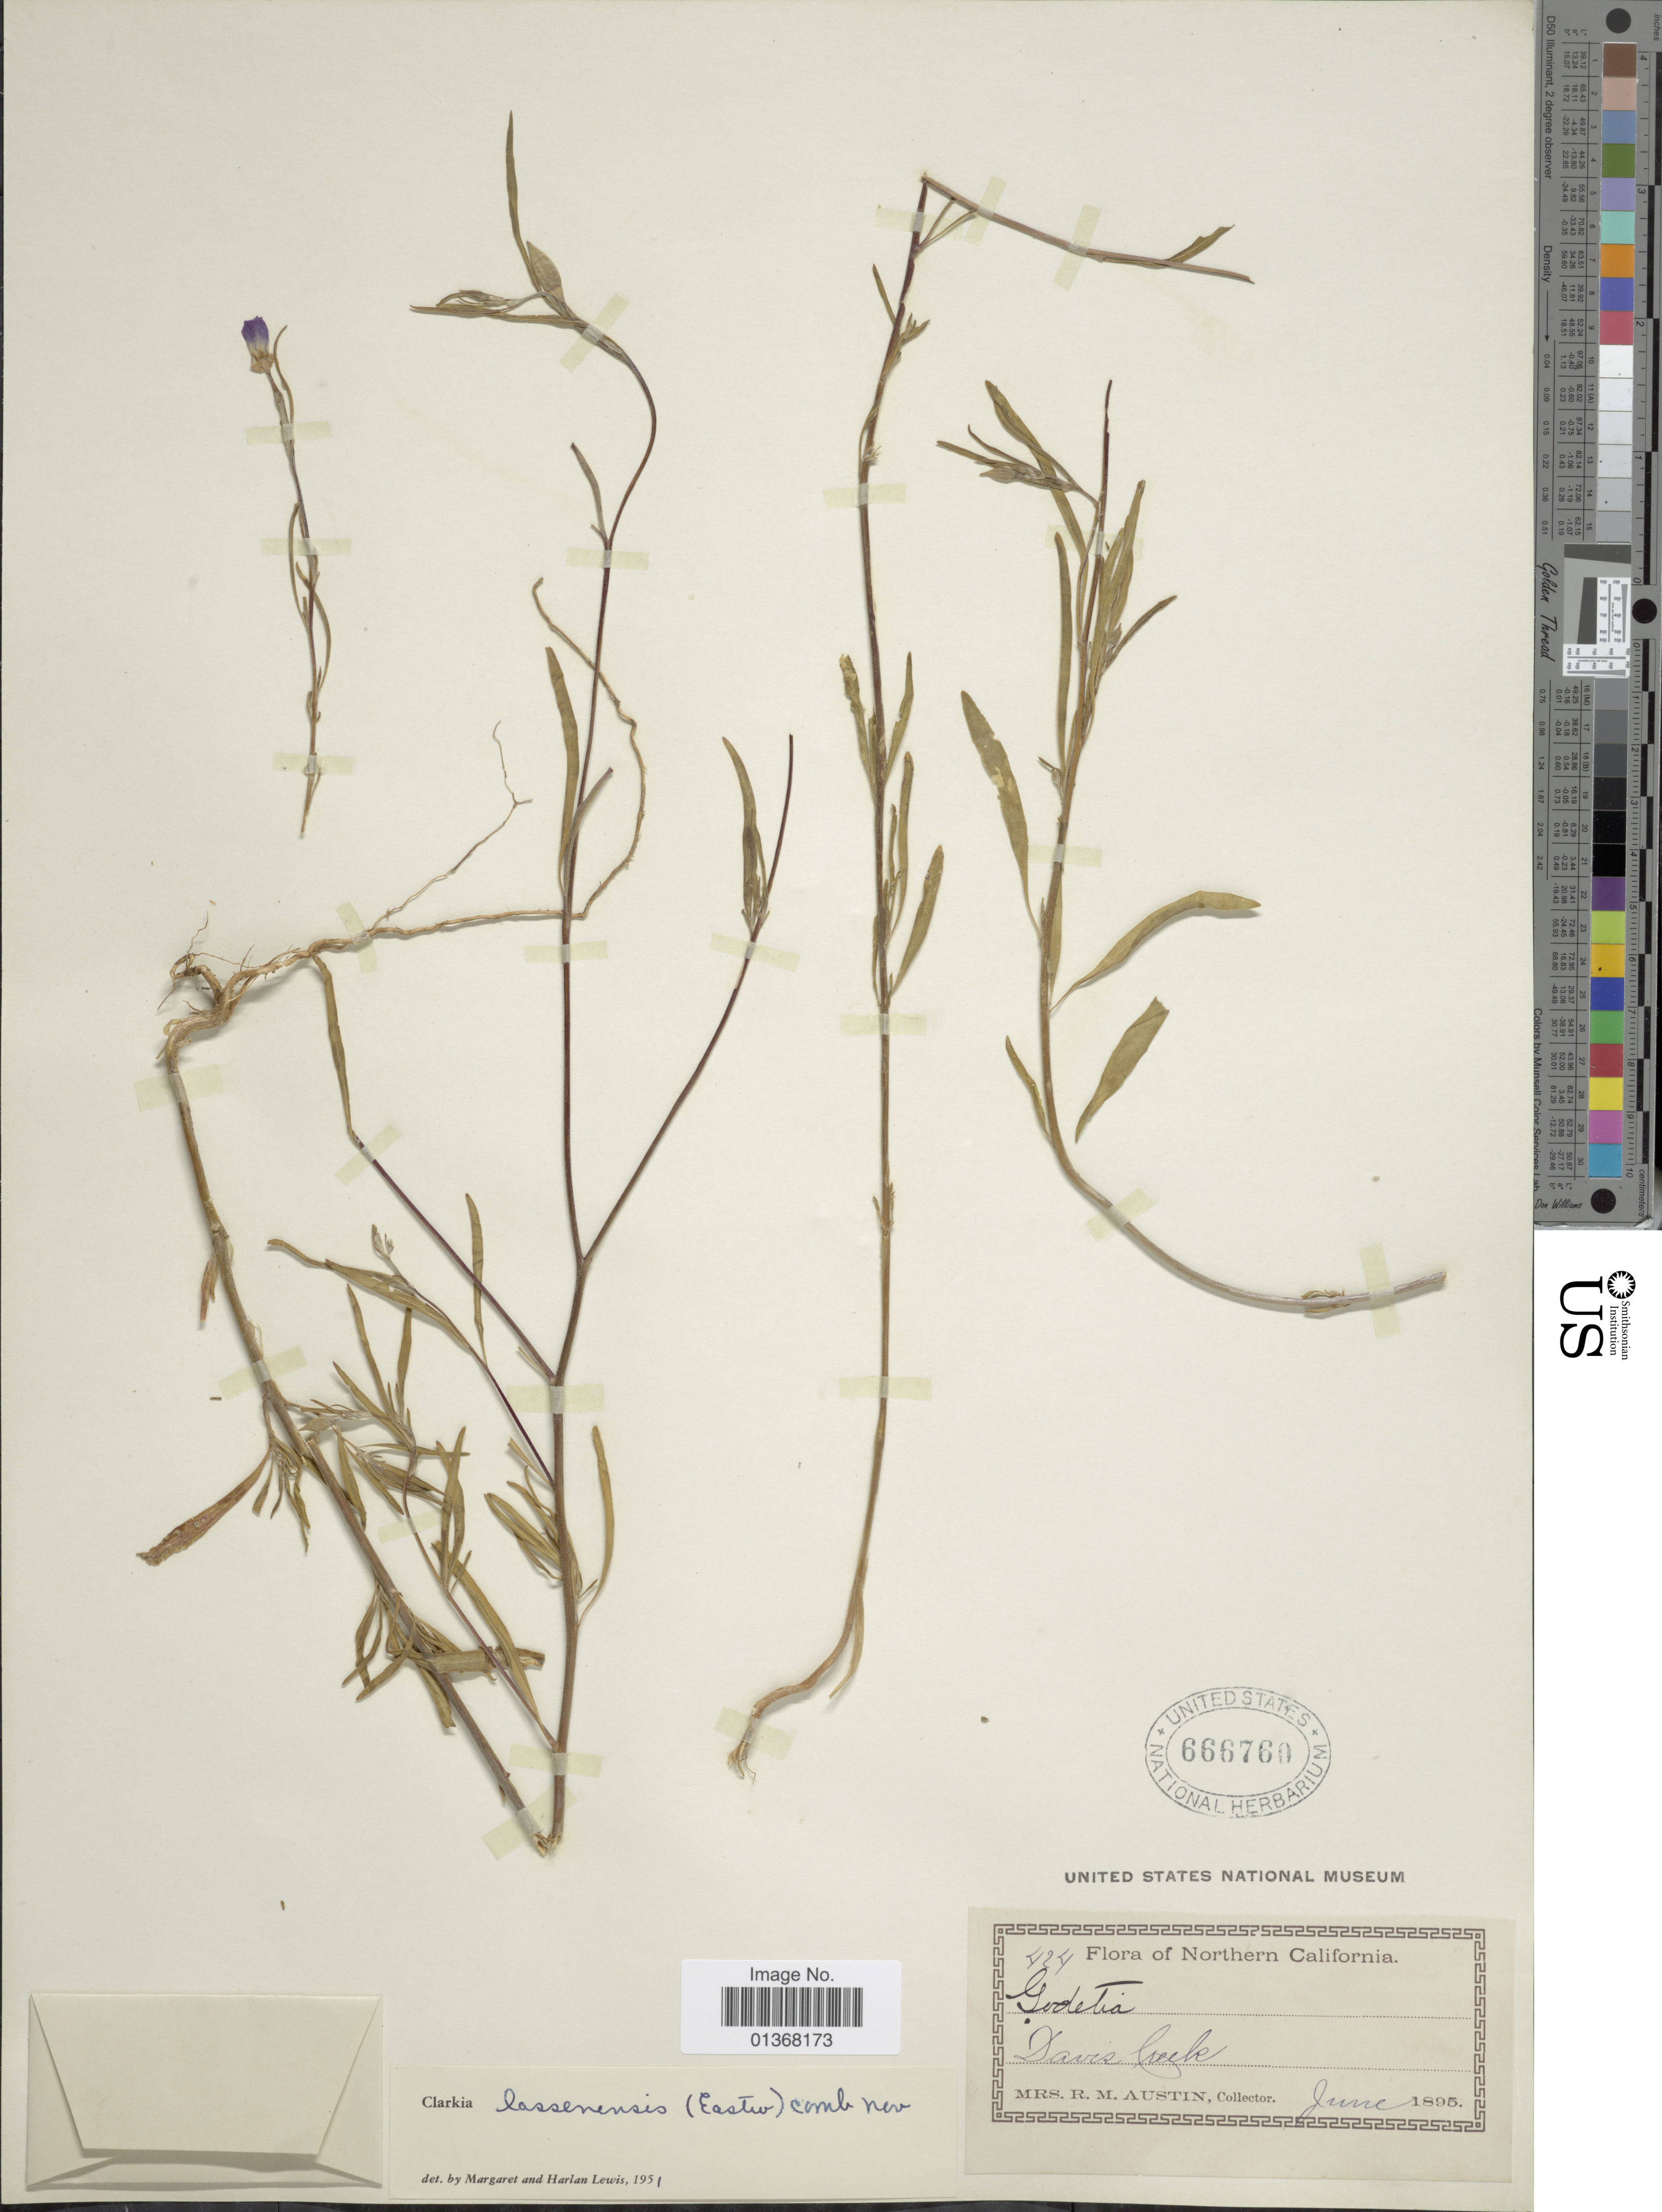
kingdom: Plantae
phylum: Tracheophyta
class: Magnoliopsida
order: Myrtales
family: Onagraceae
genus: Clarkia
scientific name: Clarkia lassenensis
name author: (Eastw.) F. H. Lewis & M.E. Lewis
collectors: R. Austin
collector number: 424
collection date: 1895-06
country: United States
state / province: California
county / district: Modoc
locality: Northern California, Davis Creek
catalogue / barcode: US 666760